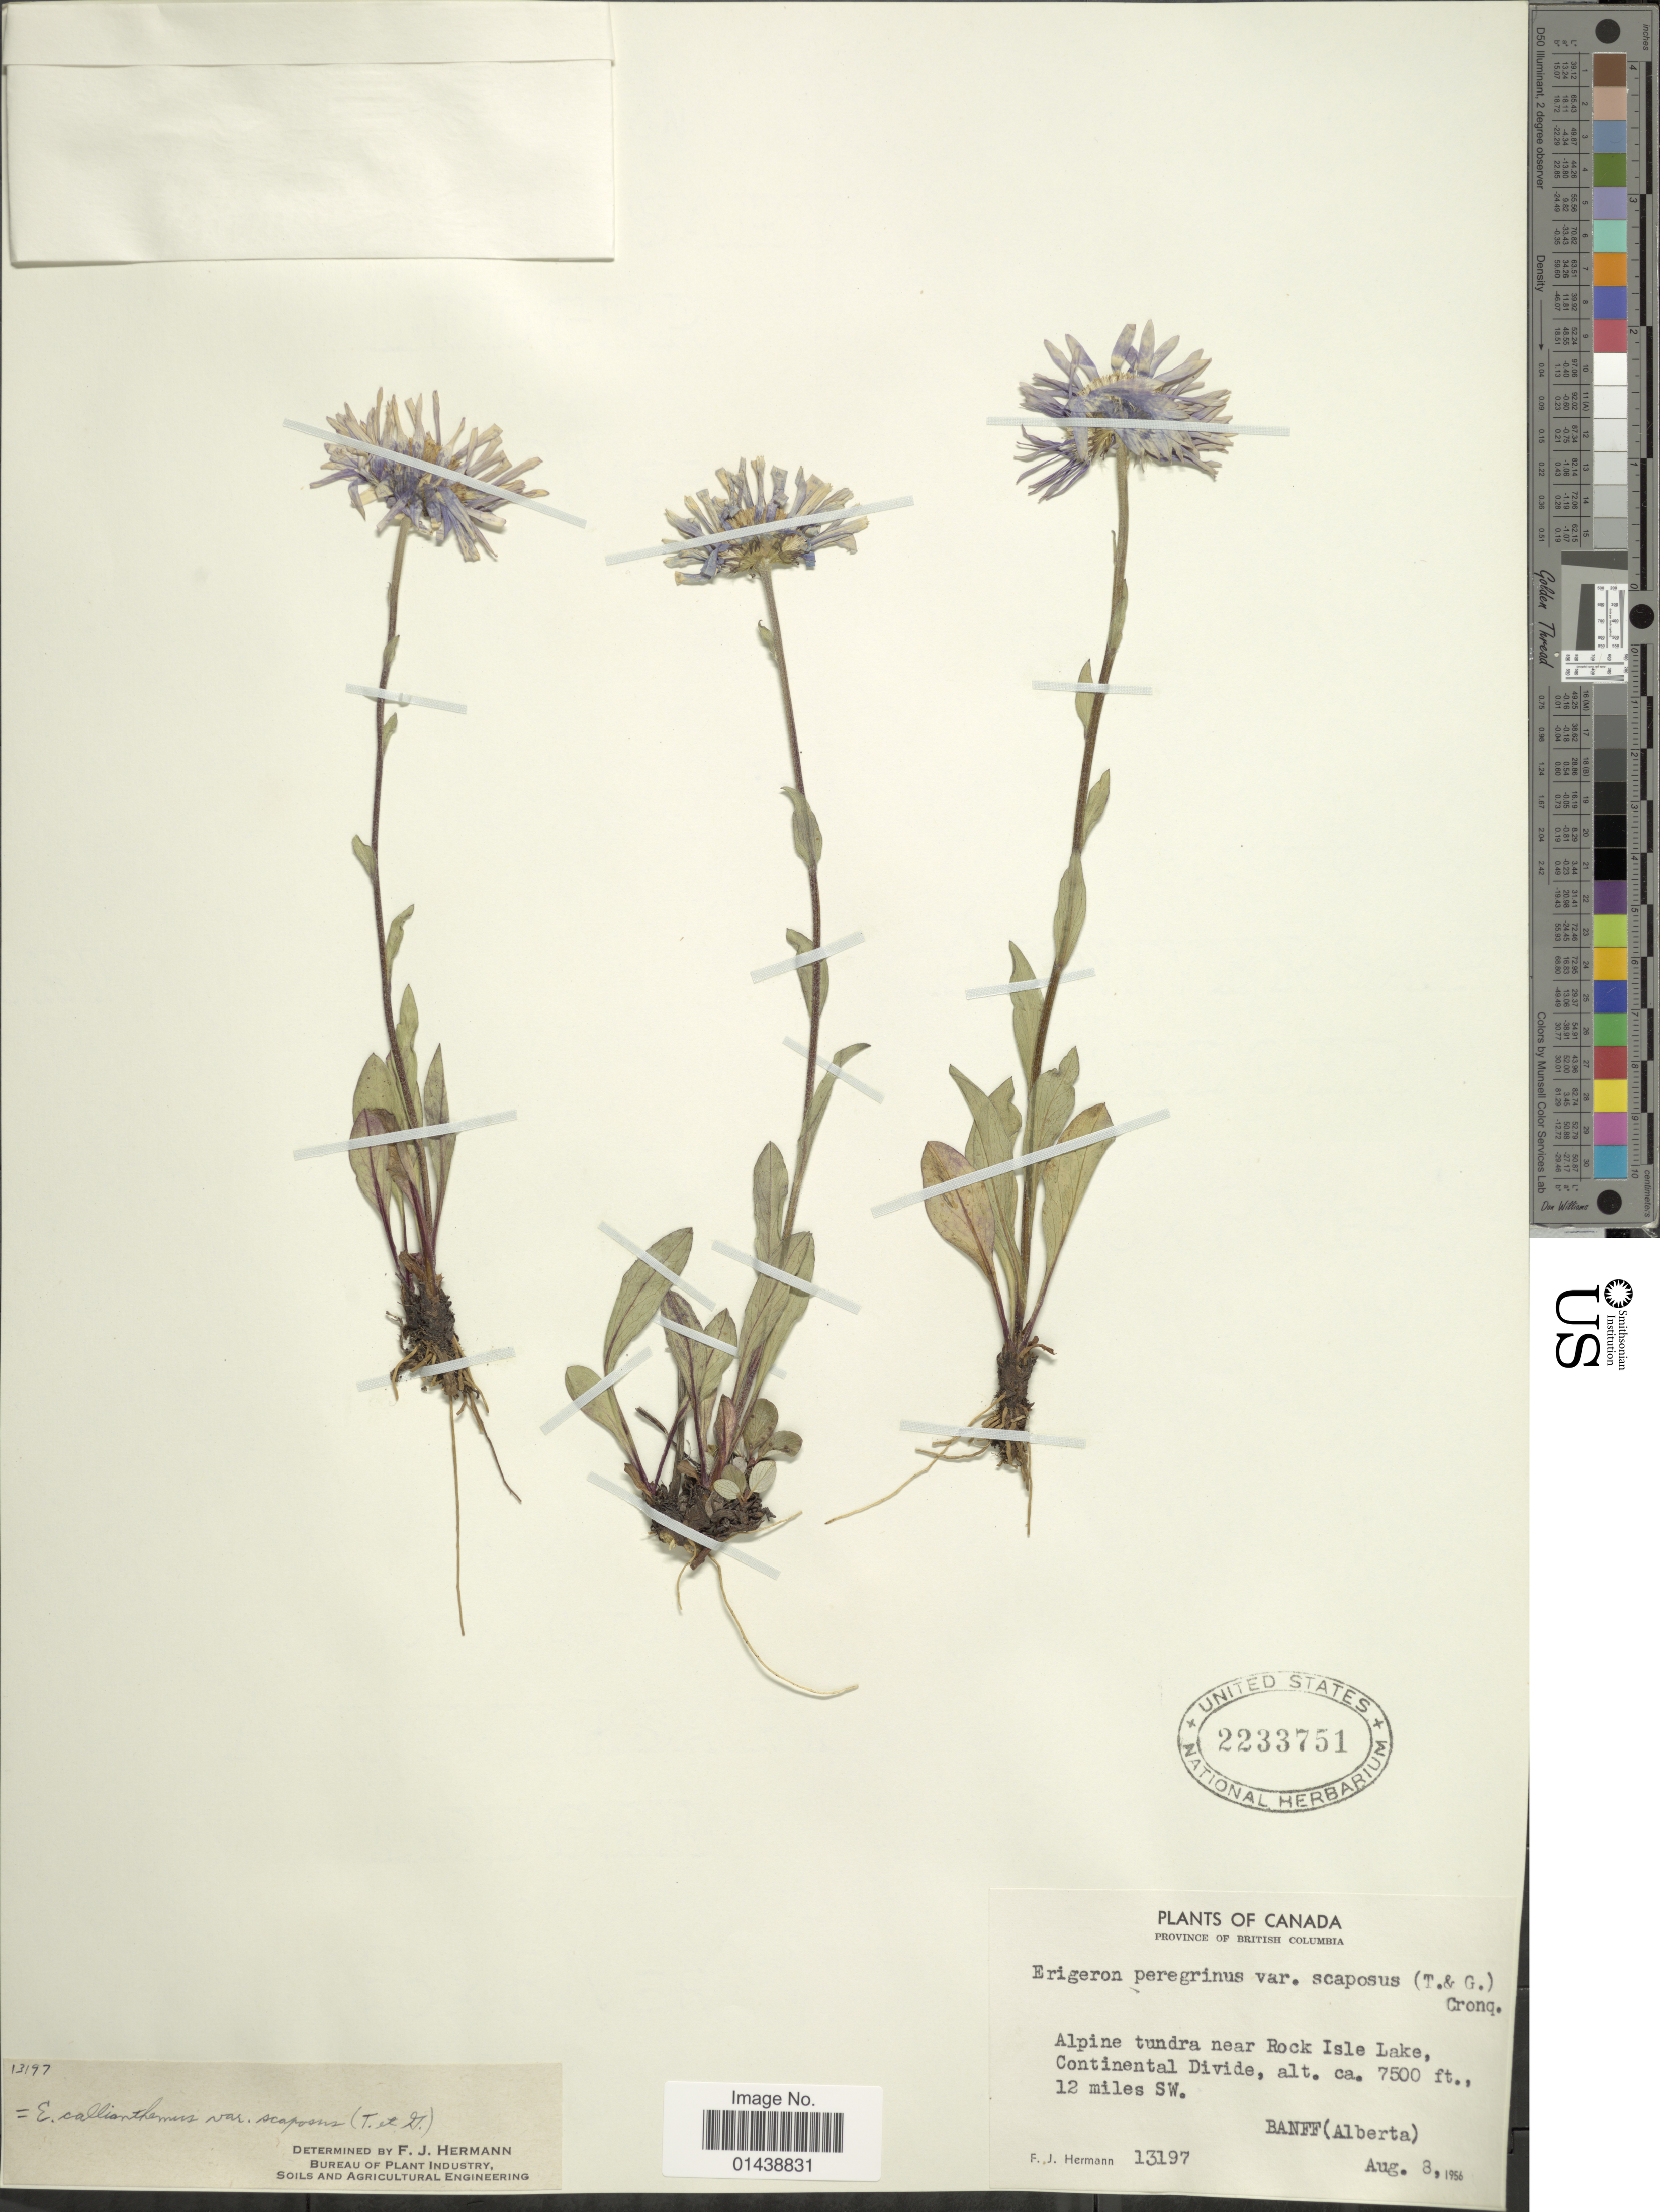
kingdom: Plantae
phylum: Tracheophyta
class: Magnoliopsida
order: Asterales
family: Asteraceae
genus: Erigeron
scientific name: Erigeron peregrinus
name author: (Banks ex Pursh) Greene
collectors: F. J. Hermann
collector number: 13197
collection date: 1956-08-08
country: Canada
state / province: Alberta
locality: Alpine tundra near Rock Isle Lake, Continental Divide, 12 miles SW. Banff (Alberta)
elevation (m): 2286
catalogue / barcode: US 2233751